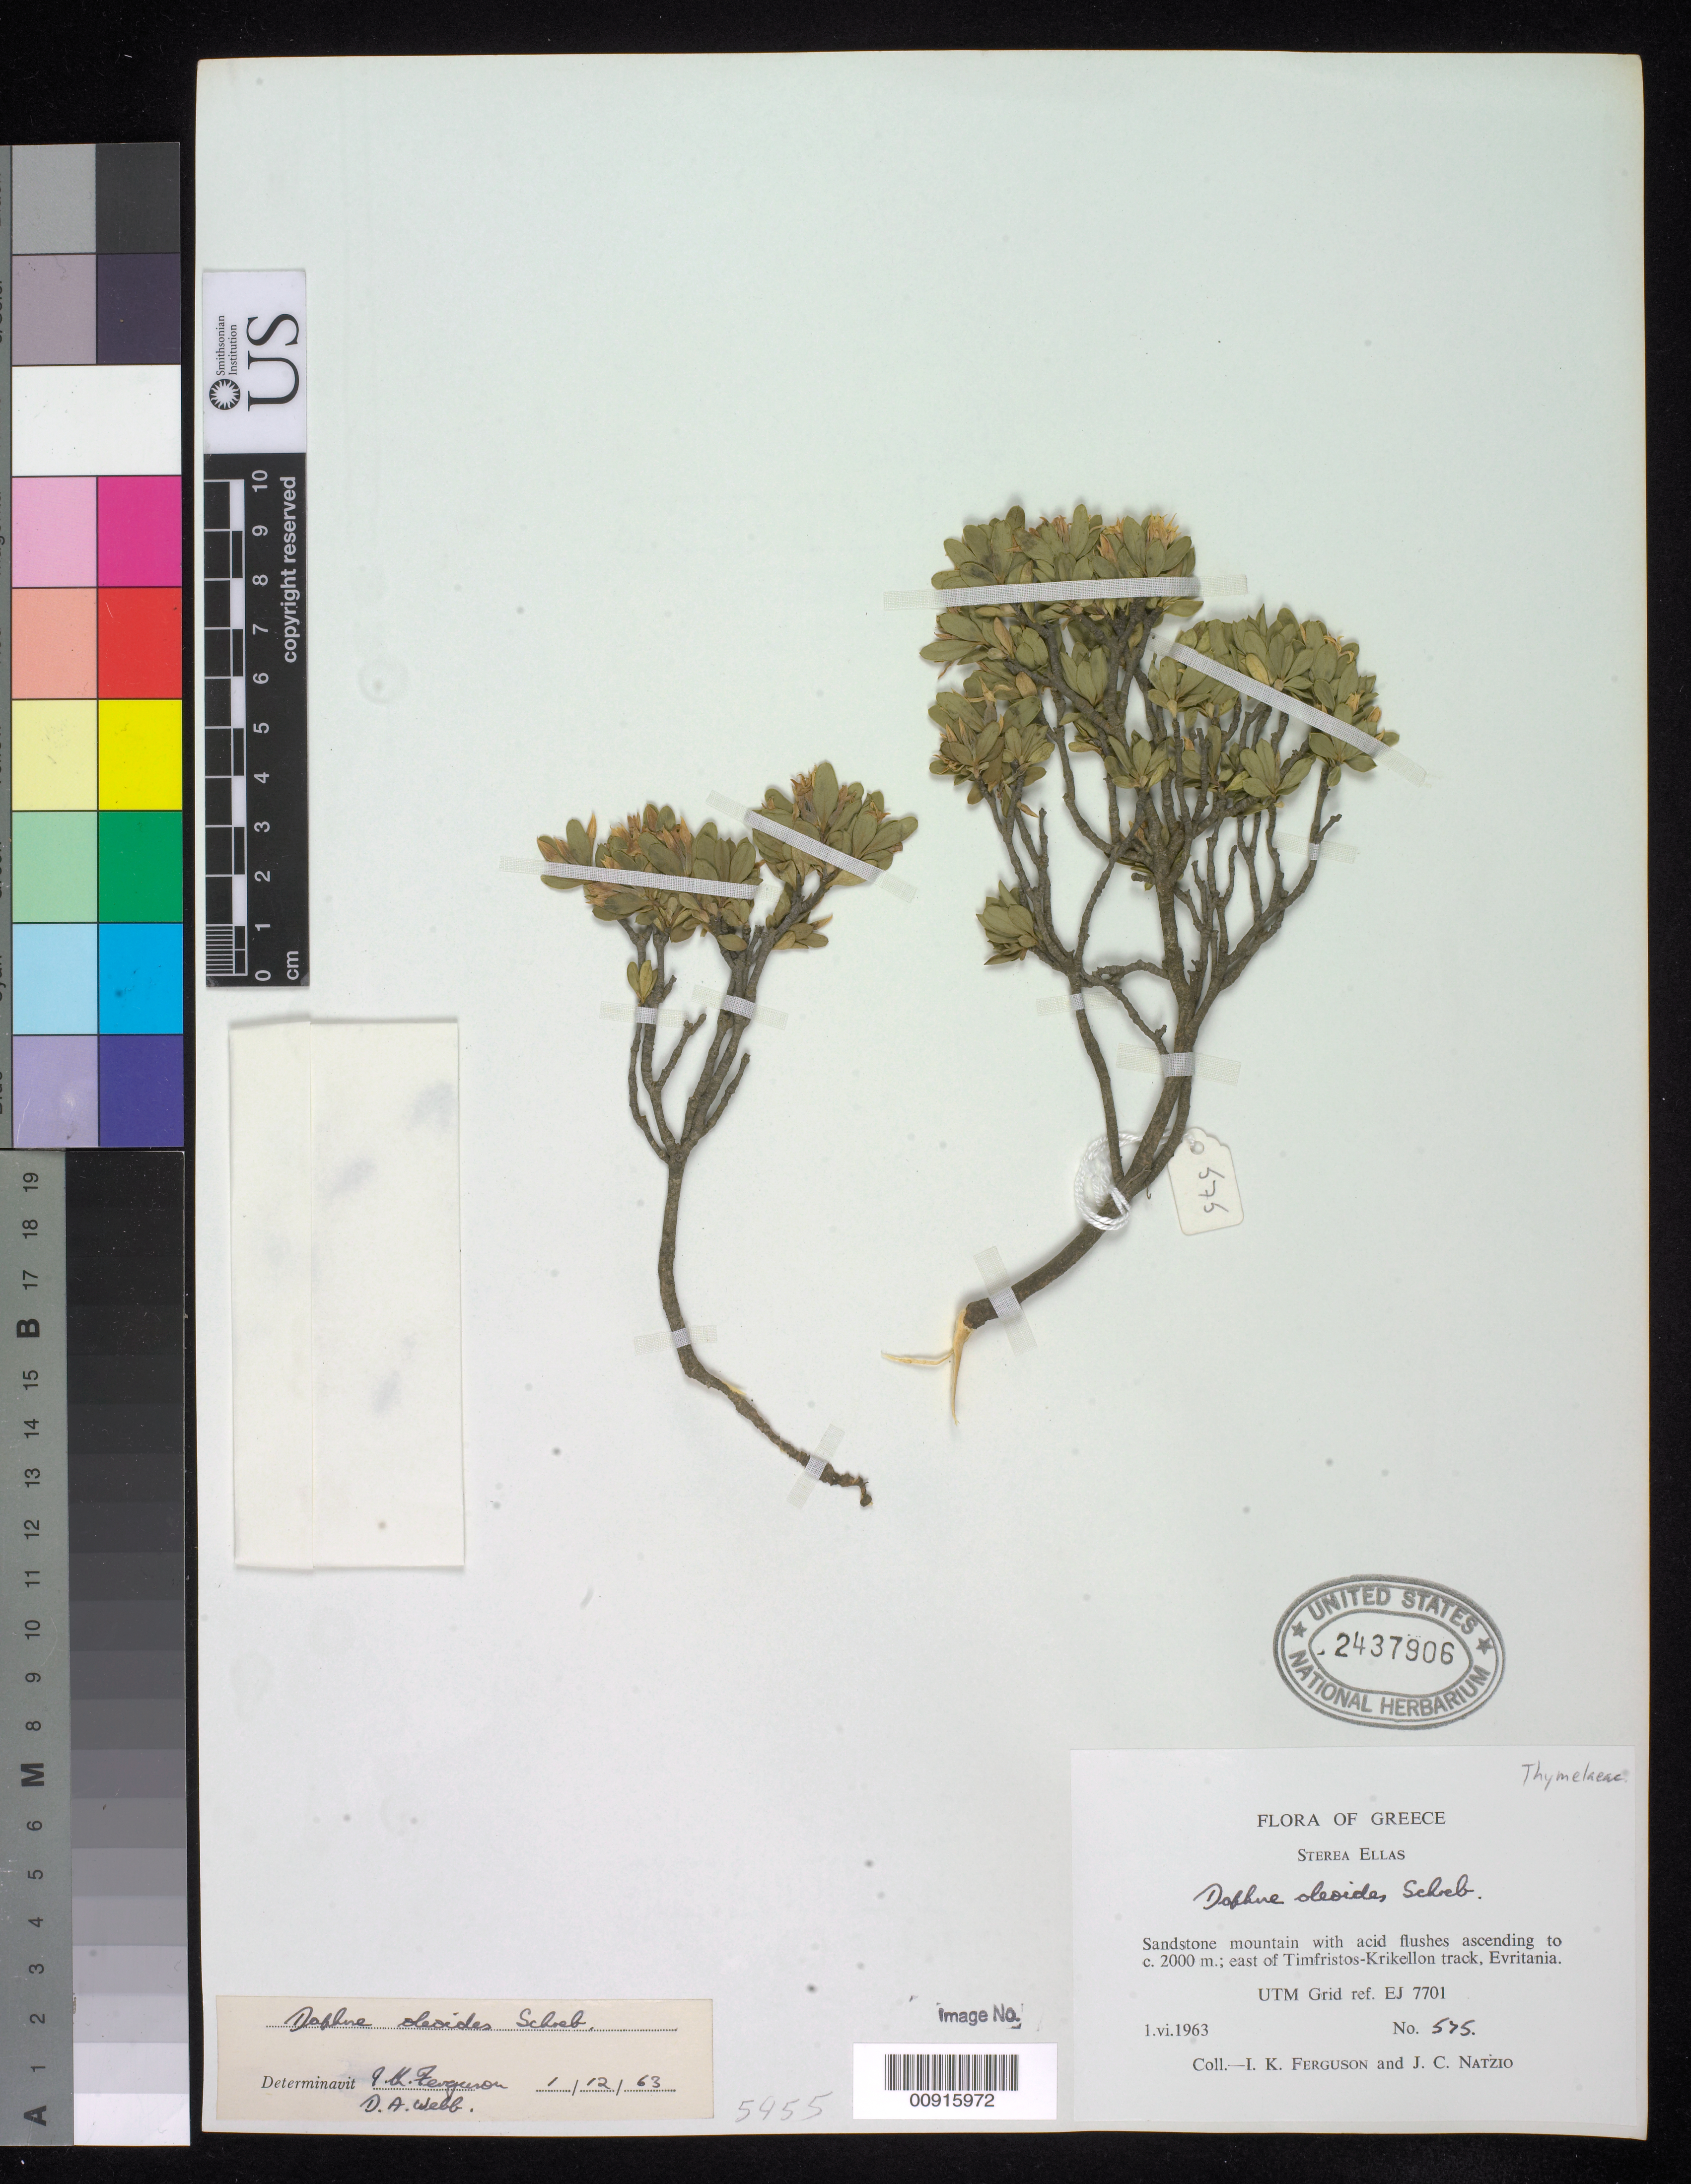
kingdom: Plantae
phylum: Tracheophyta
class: Magnoliopsida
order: Malvales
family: Thymelaeaceae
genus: Daphne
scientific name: Daphne oleoides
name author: L.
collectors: I. K. Ferguson & J. Natzio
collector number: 575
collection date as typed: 04 Jan 1963 or 01 Apr 1963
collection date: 1963-01-04 or 1963-04-01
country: Greece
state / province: Central Greece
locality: Sterea Ellas. East of Timfristos-Krikellon track, Evritania. UTM Grid ref. EJ 7701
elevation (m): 2000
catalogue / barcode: US 2437906